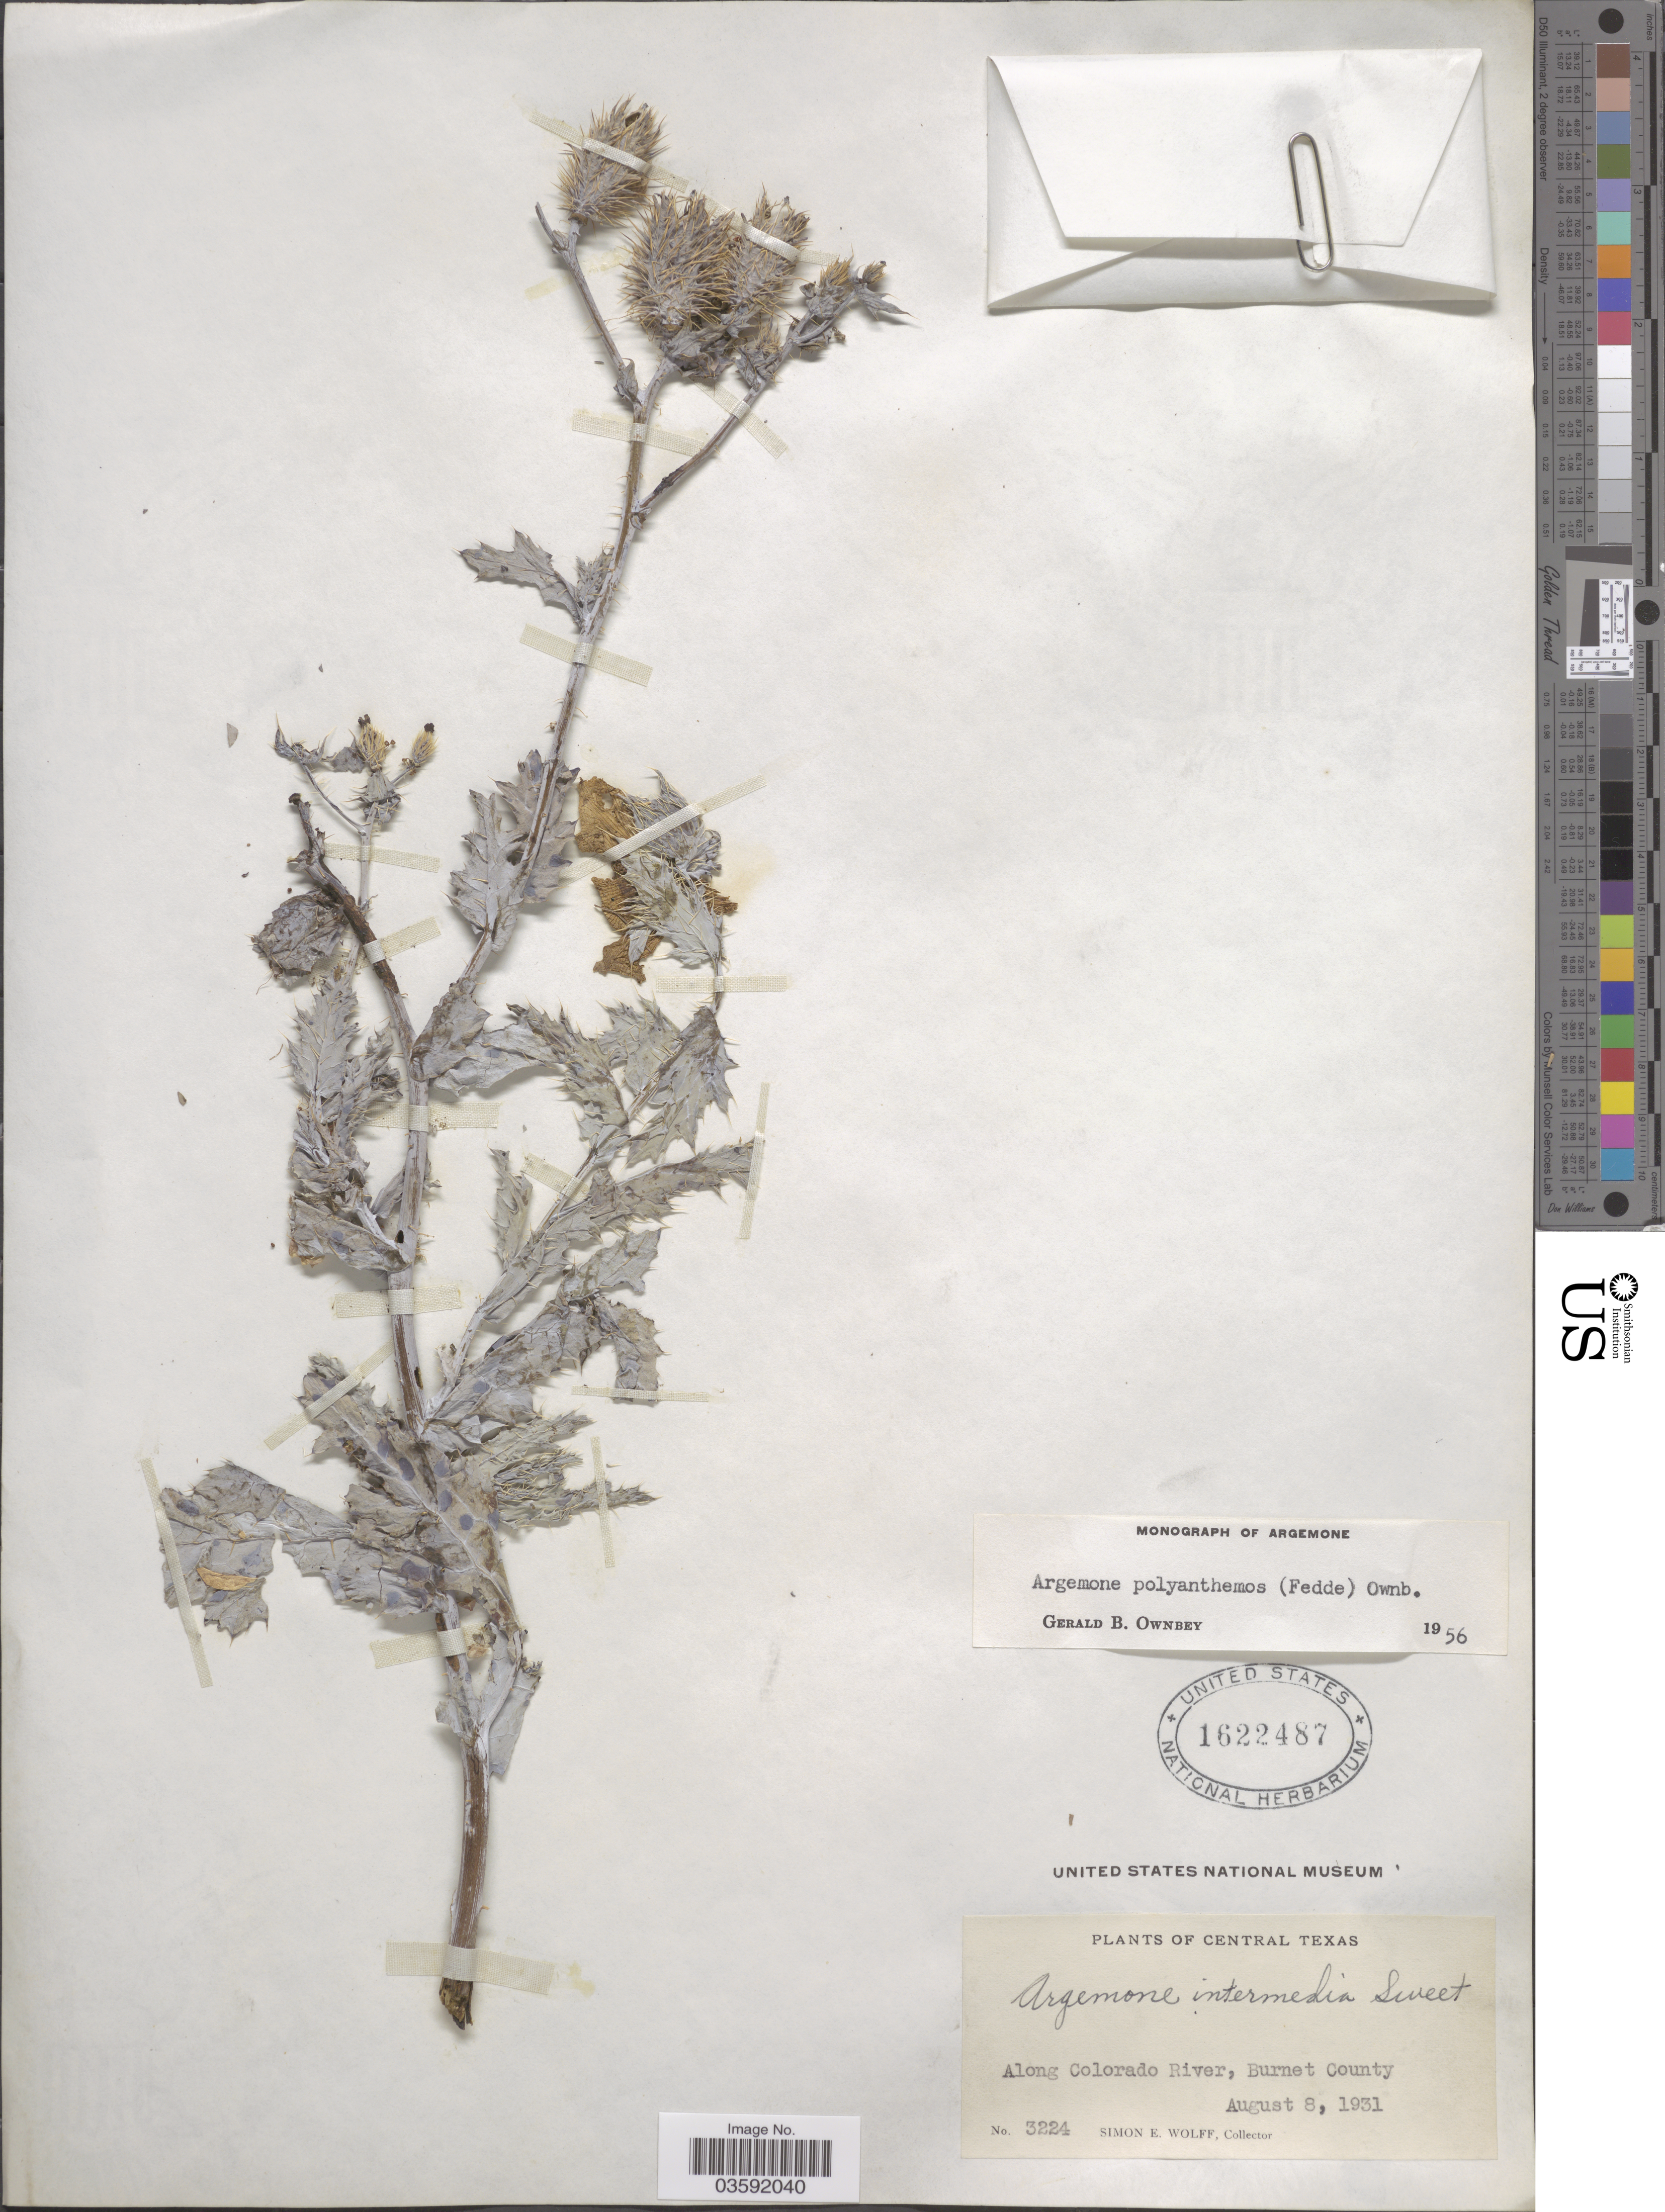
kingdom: Plantae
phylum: Tracheophyta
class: Magnoliopsida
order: Ranunculales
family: Papaveraceae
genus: Argemone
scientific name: Argemone polyanthemos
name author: (Fedde) G.B. Ownbey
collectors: S. E. Wolff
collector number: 3224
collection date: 1931-08-08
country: United States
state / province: Texas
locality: Central Texas. Along Colorado River, Burnet County.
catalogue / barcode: US 1622487